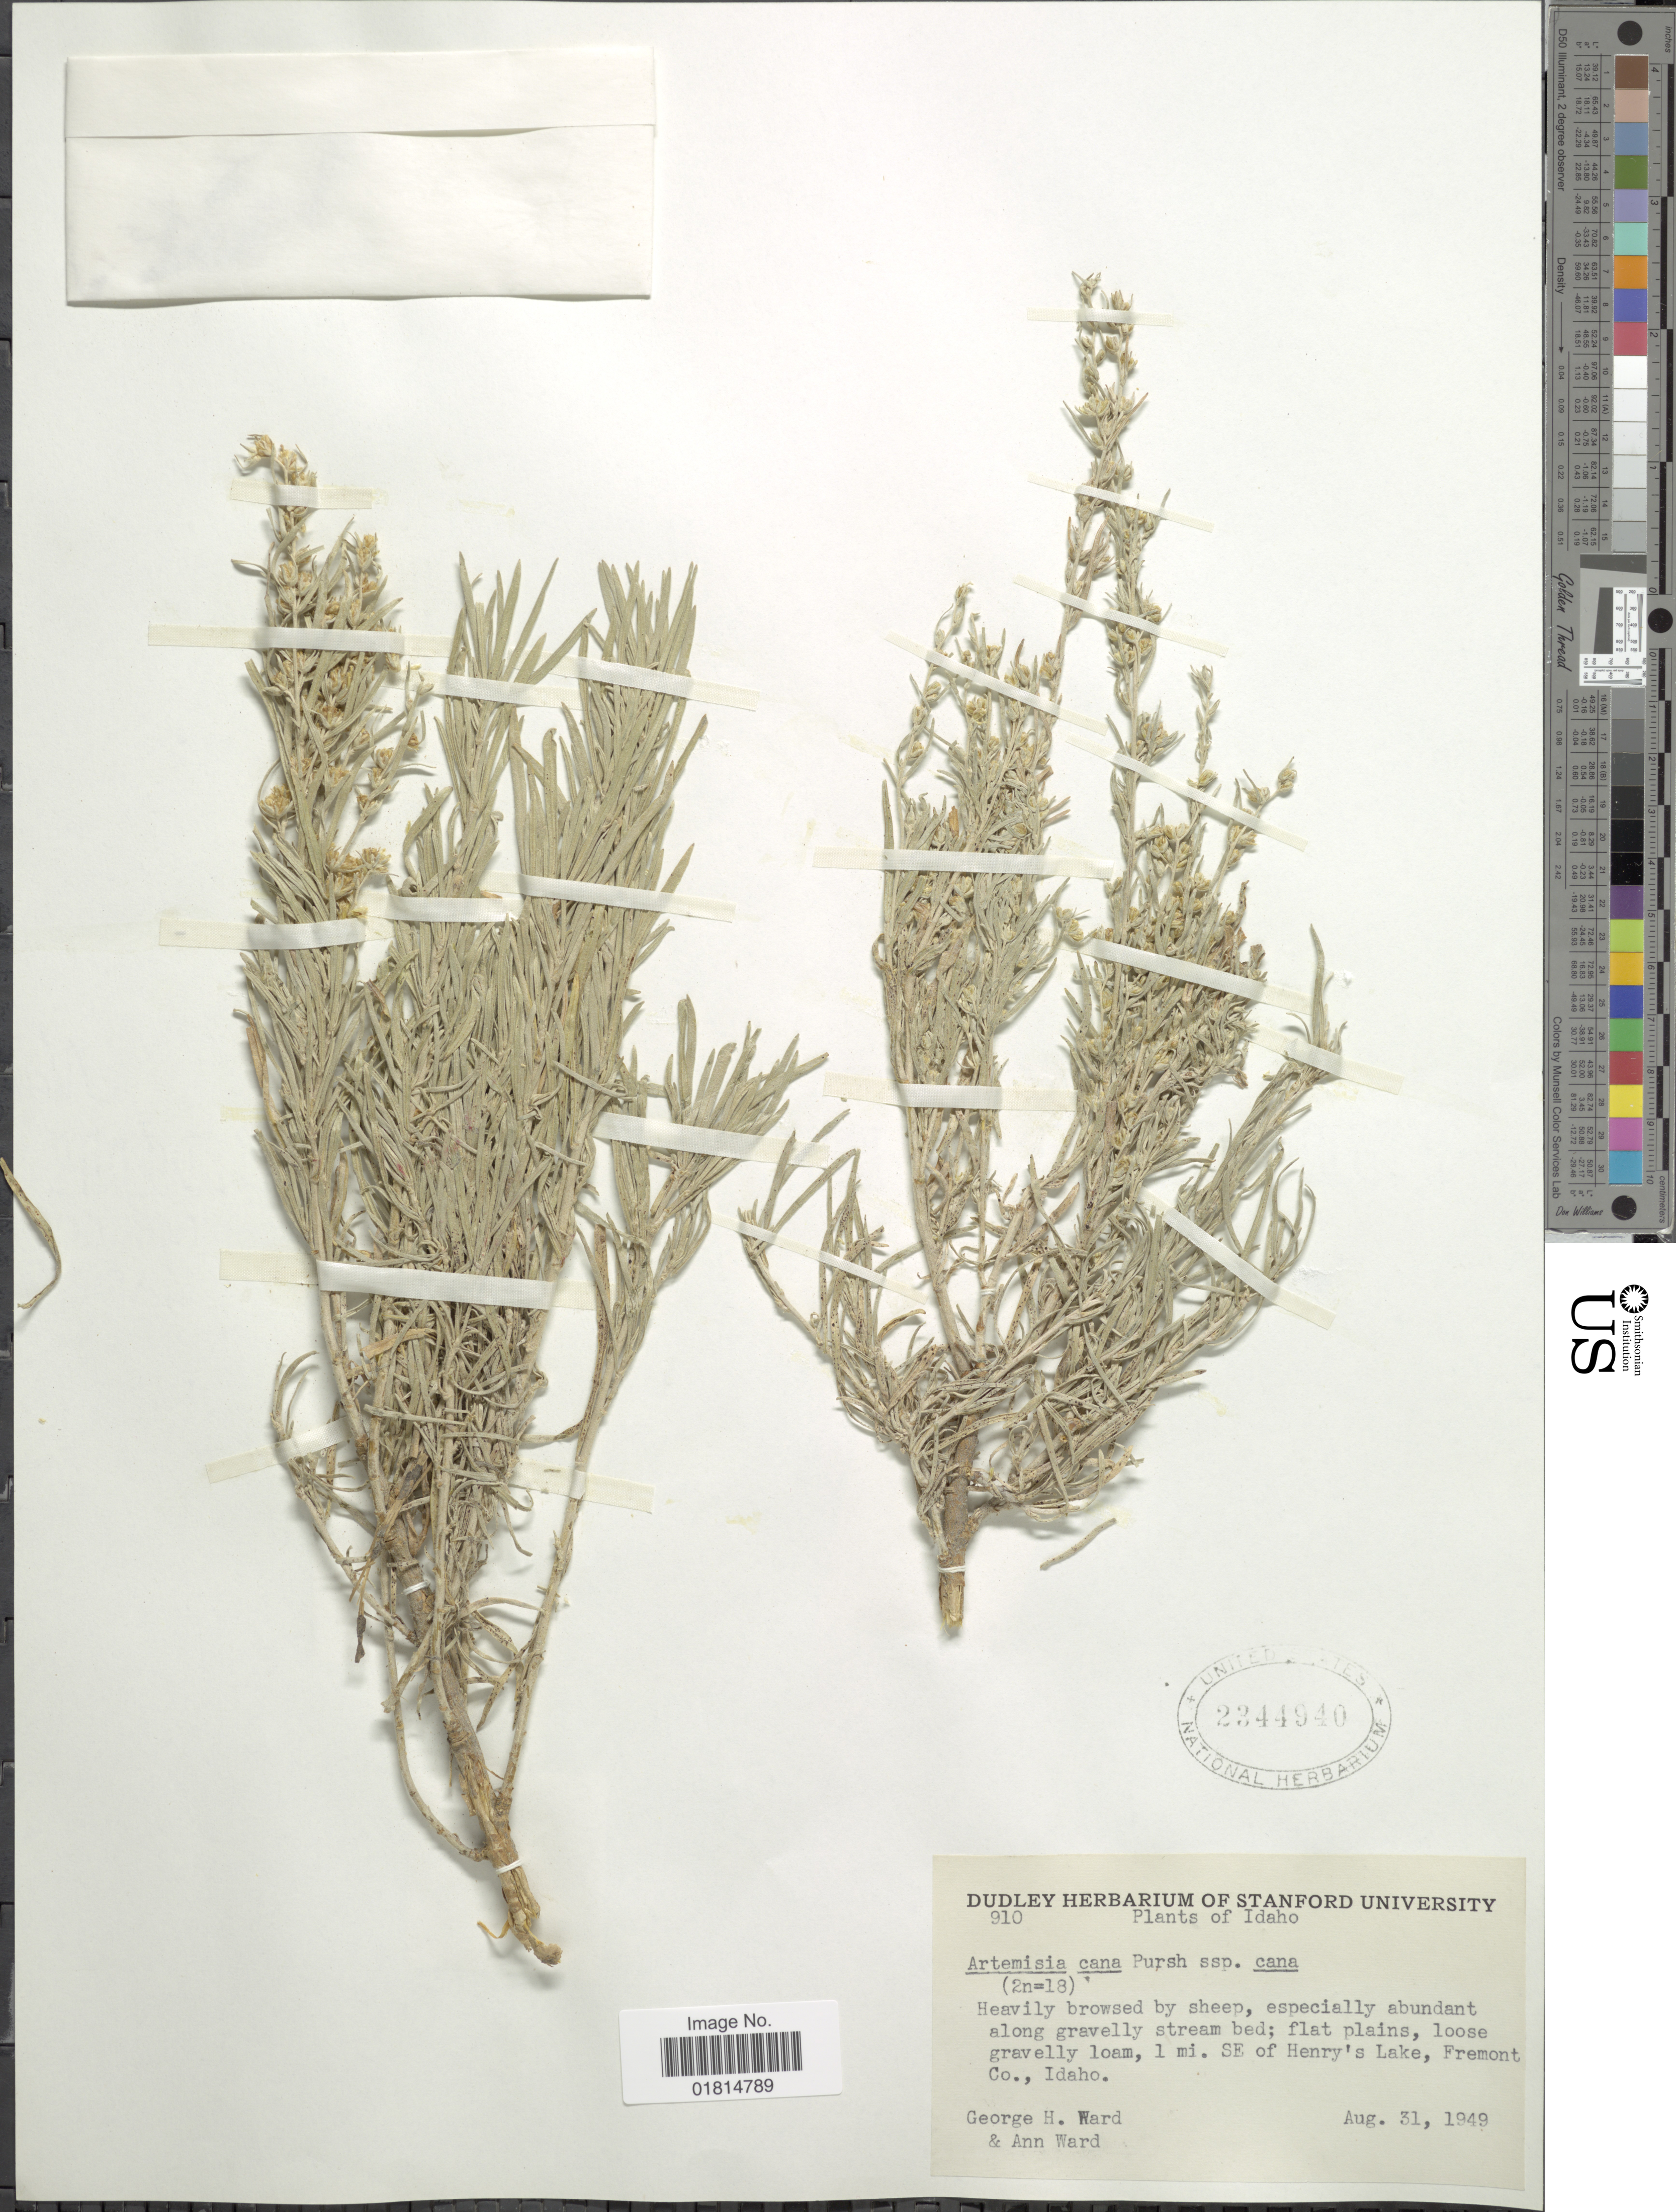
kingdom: Plantae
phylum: Tracheophyta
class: Magnoliopsida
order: Asterales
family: Asteraceae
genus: Artemisia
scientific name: Artemisia cana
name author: Pursh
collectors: G. H. Ward & A. Ward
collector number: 910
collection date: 1949-08-31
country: United States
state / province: Idaho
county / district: Fremont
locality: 1 mi. SE of Henry's Lake, Fremont Co., Idaho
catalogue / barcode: US 2344940